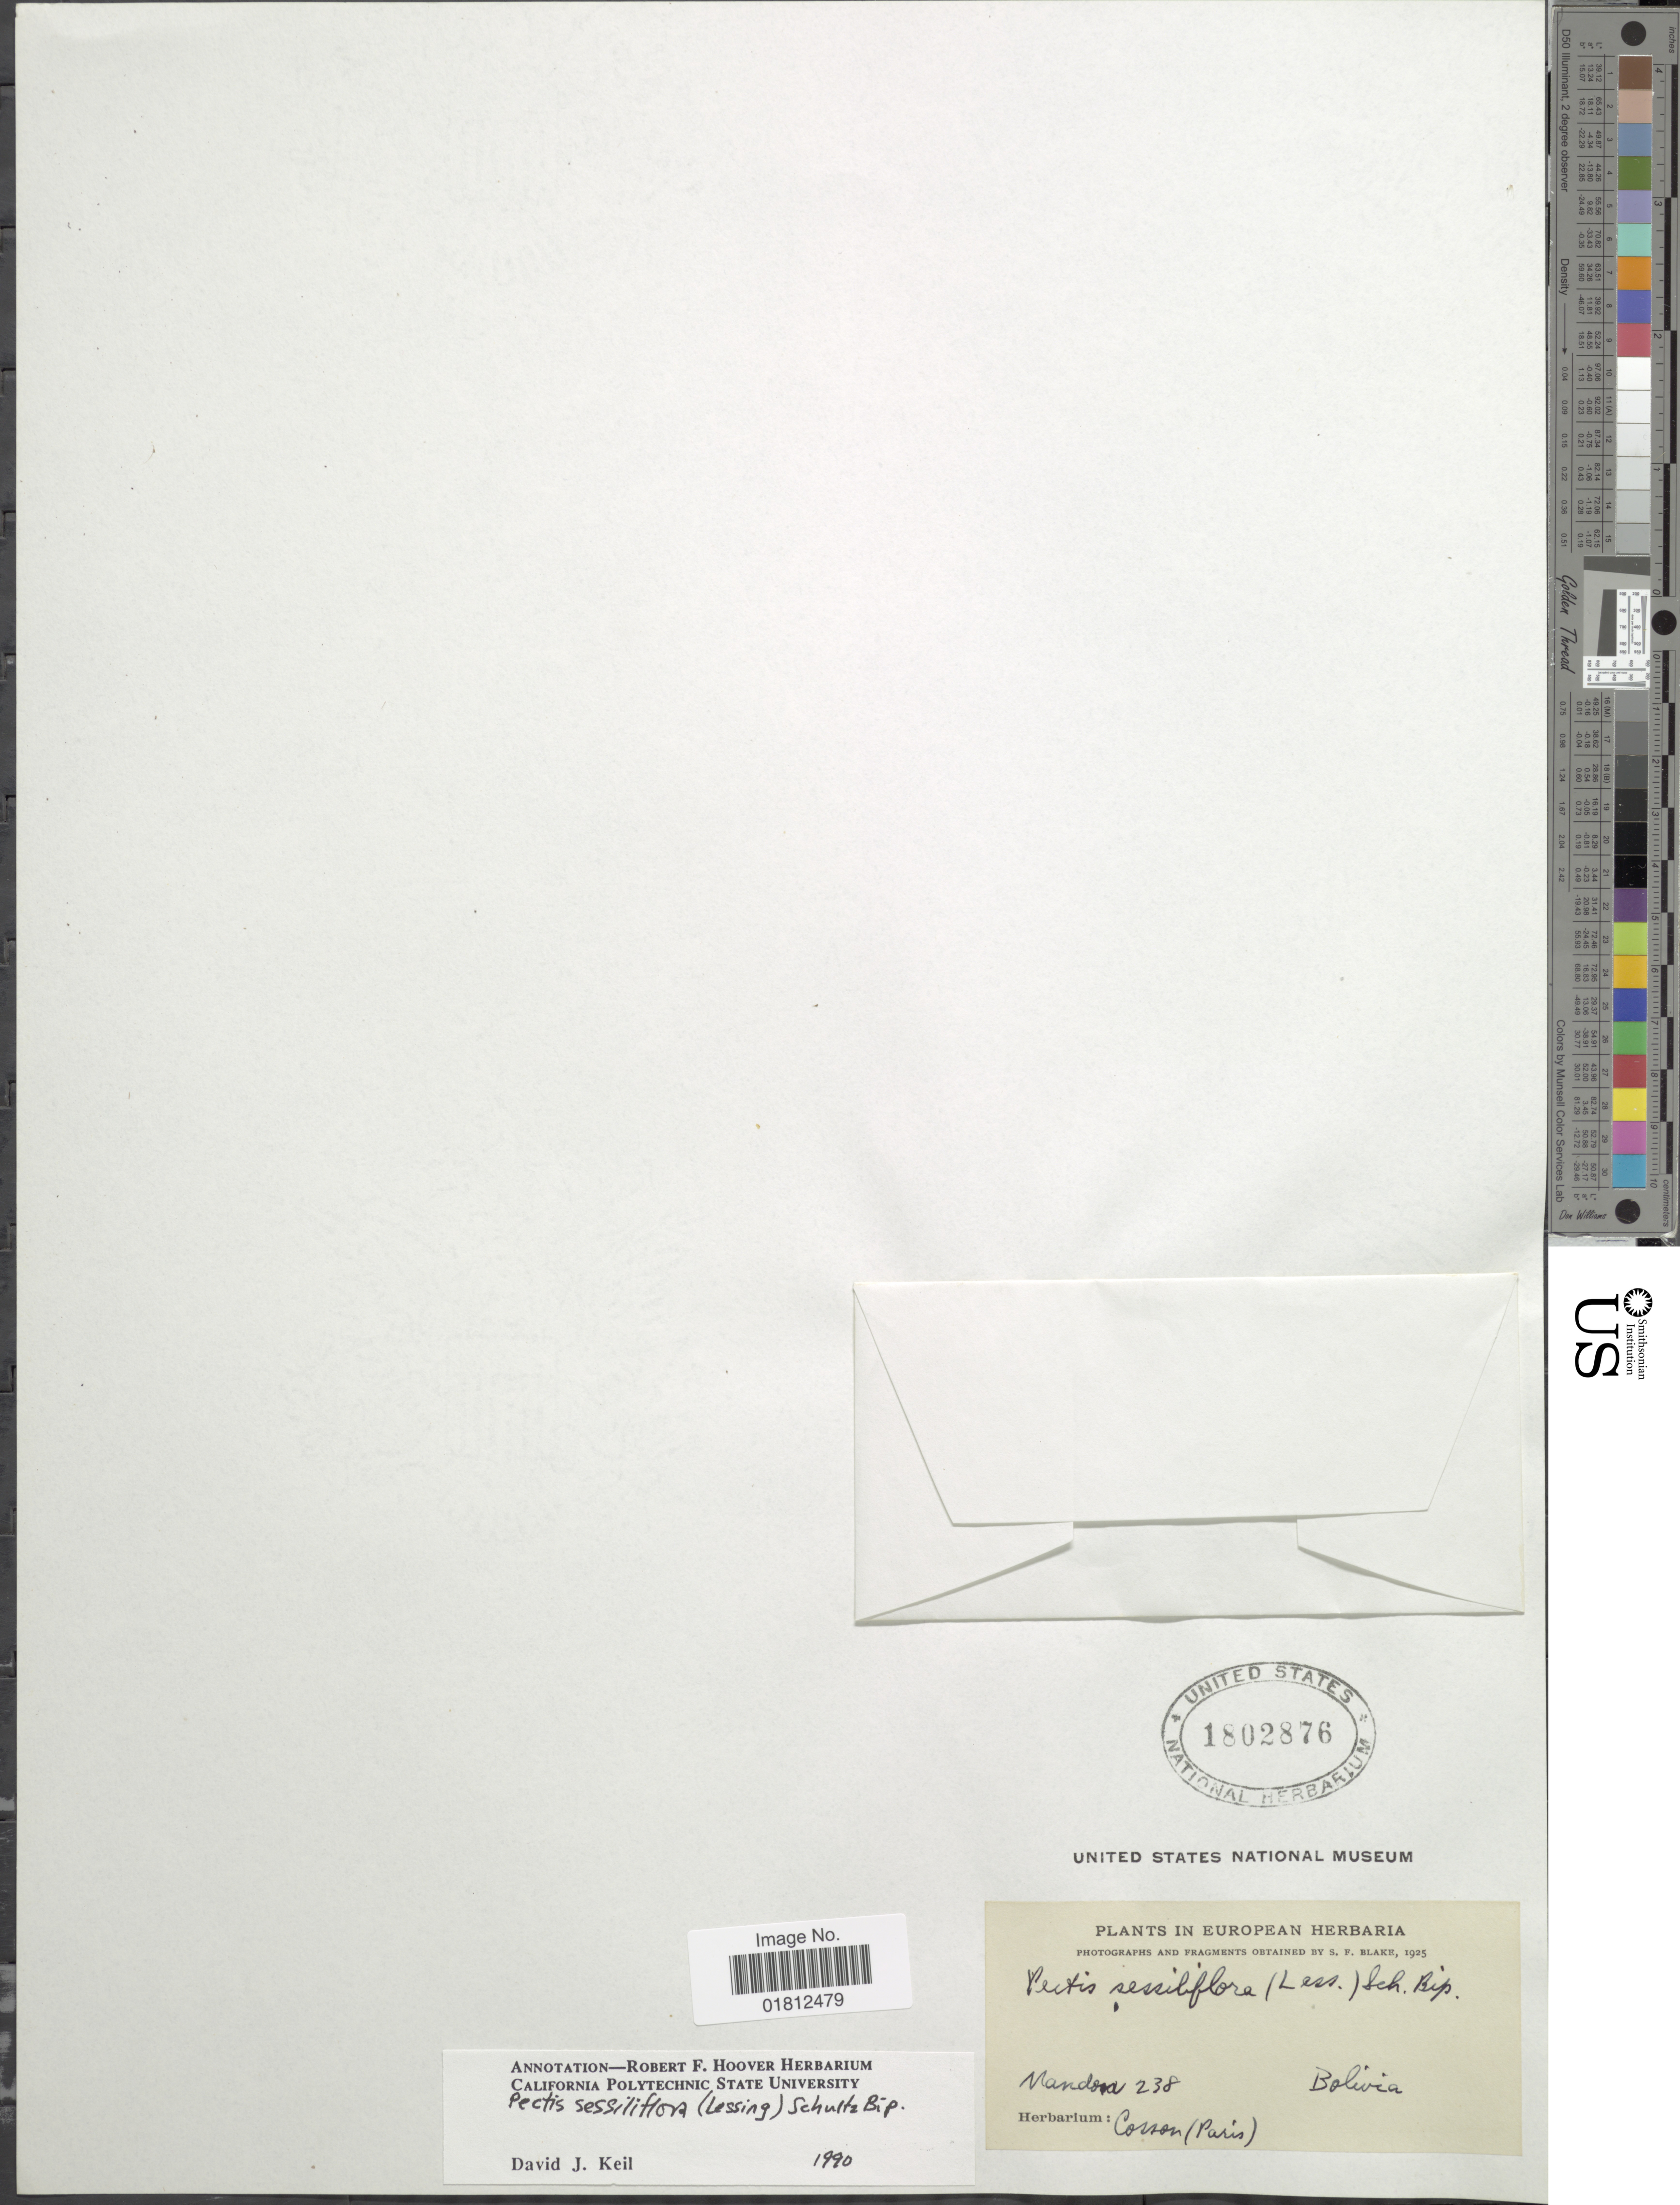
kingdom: Plantae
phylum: Tracheophyta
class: Magnoliopsida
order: Asterales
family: Asteraceae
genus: Pectis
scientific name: Pectis sessiliflora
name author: (Less.) Sch. Bip.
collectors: G. Mandon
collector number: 238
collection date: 1925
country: Bolivia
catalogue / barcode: US 1802876